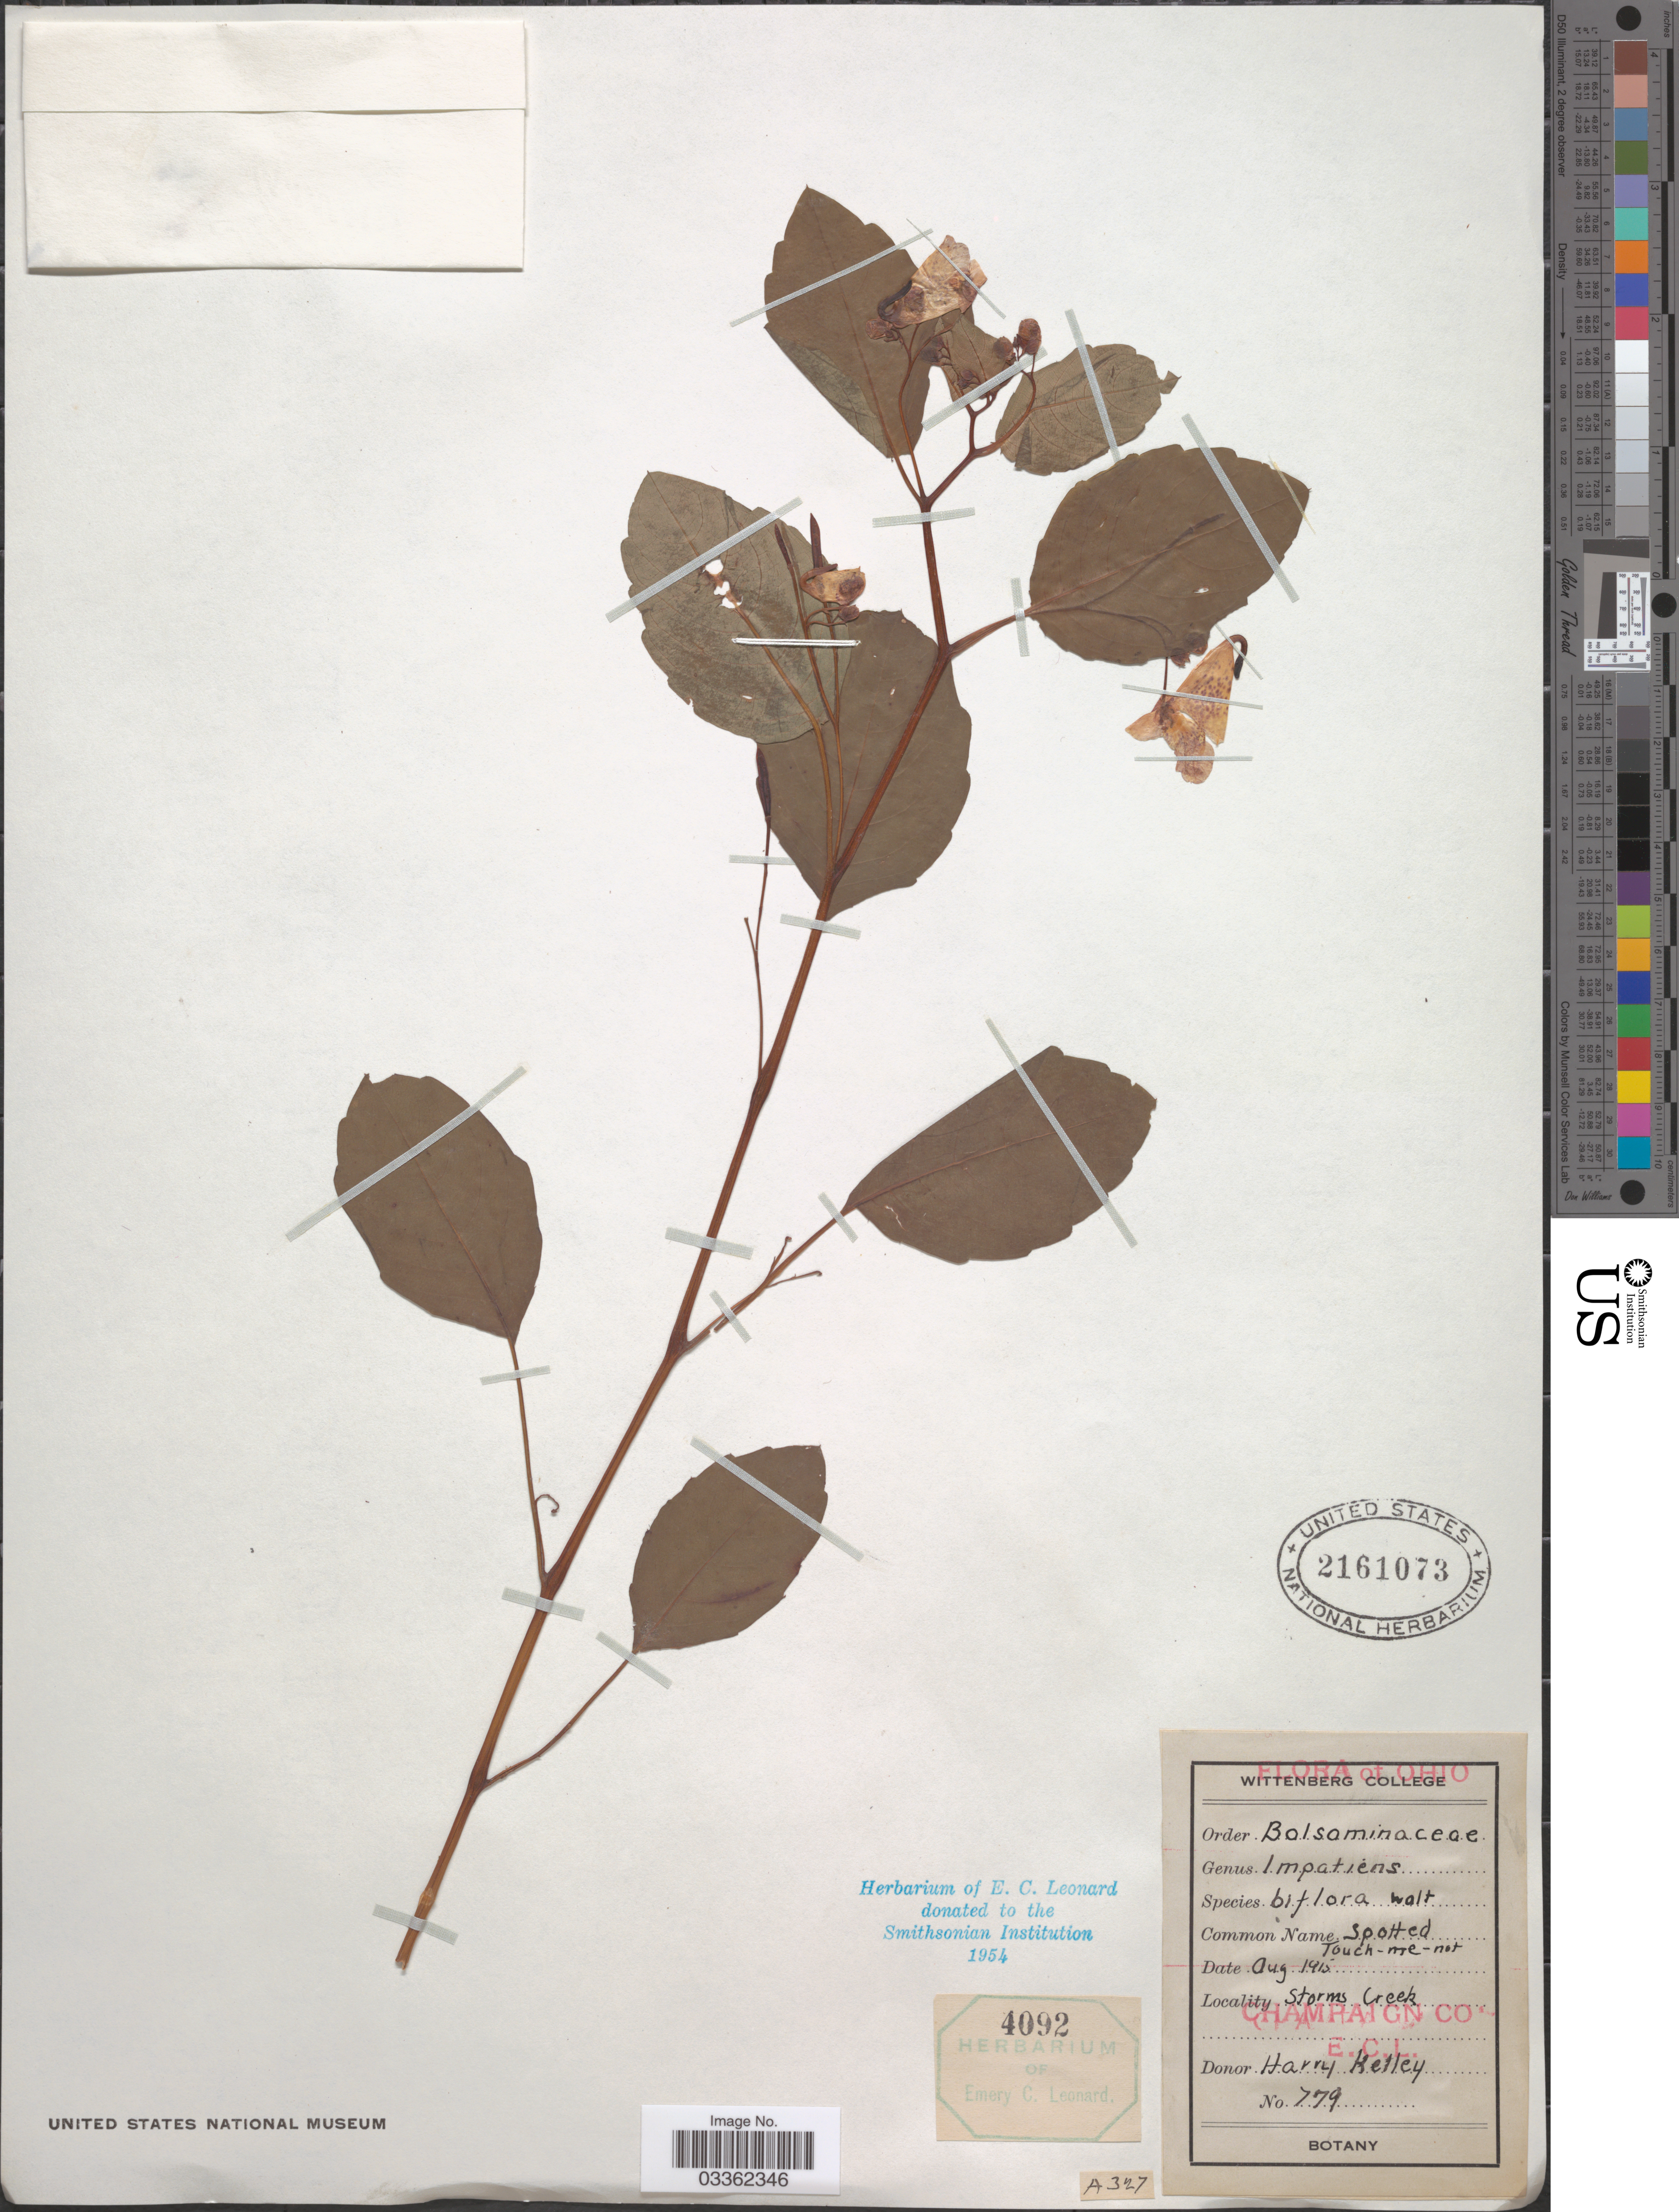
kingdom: Plantae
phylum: Tracheophyta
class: Magnoliopsida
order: Ericales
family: Balsaminaceae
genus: Impatiens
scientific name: Impatiens capensis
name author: Meerb.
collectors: E. C. Leonard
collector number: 779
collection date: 1915-08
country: United States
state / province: Ohio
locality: Storms Creek, Champaign Co.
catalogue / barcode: US 2161073